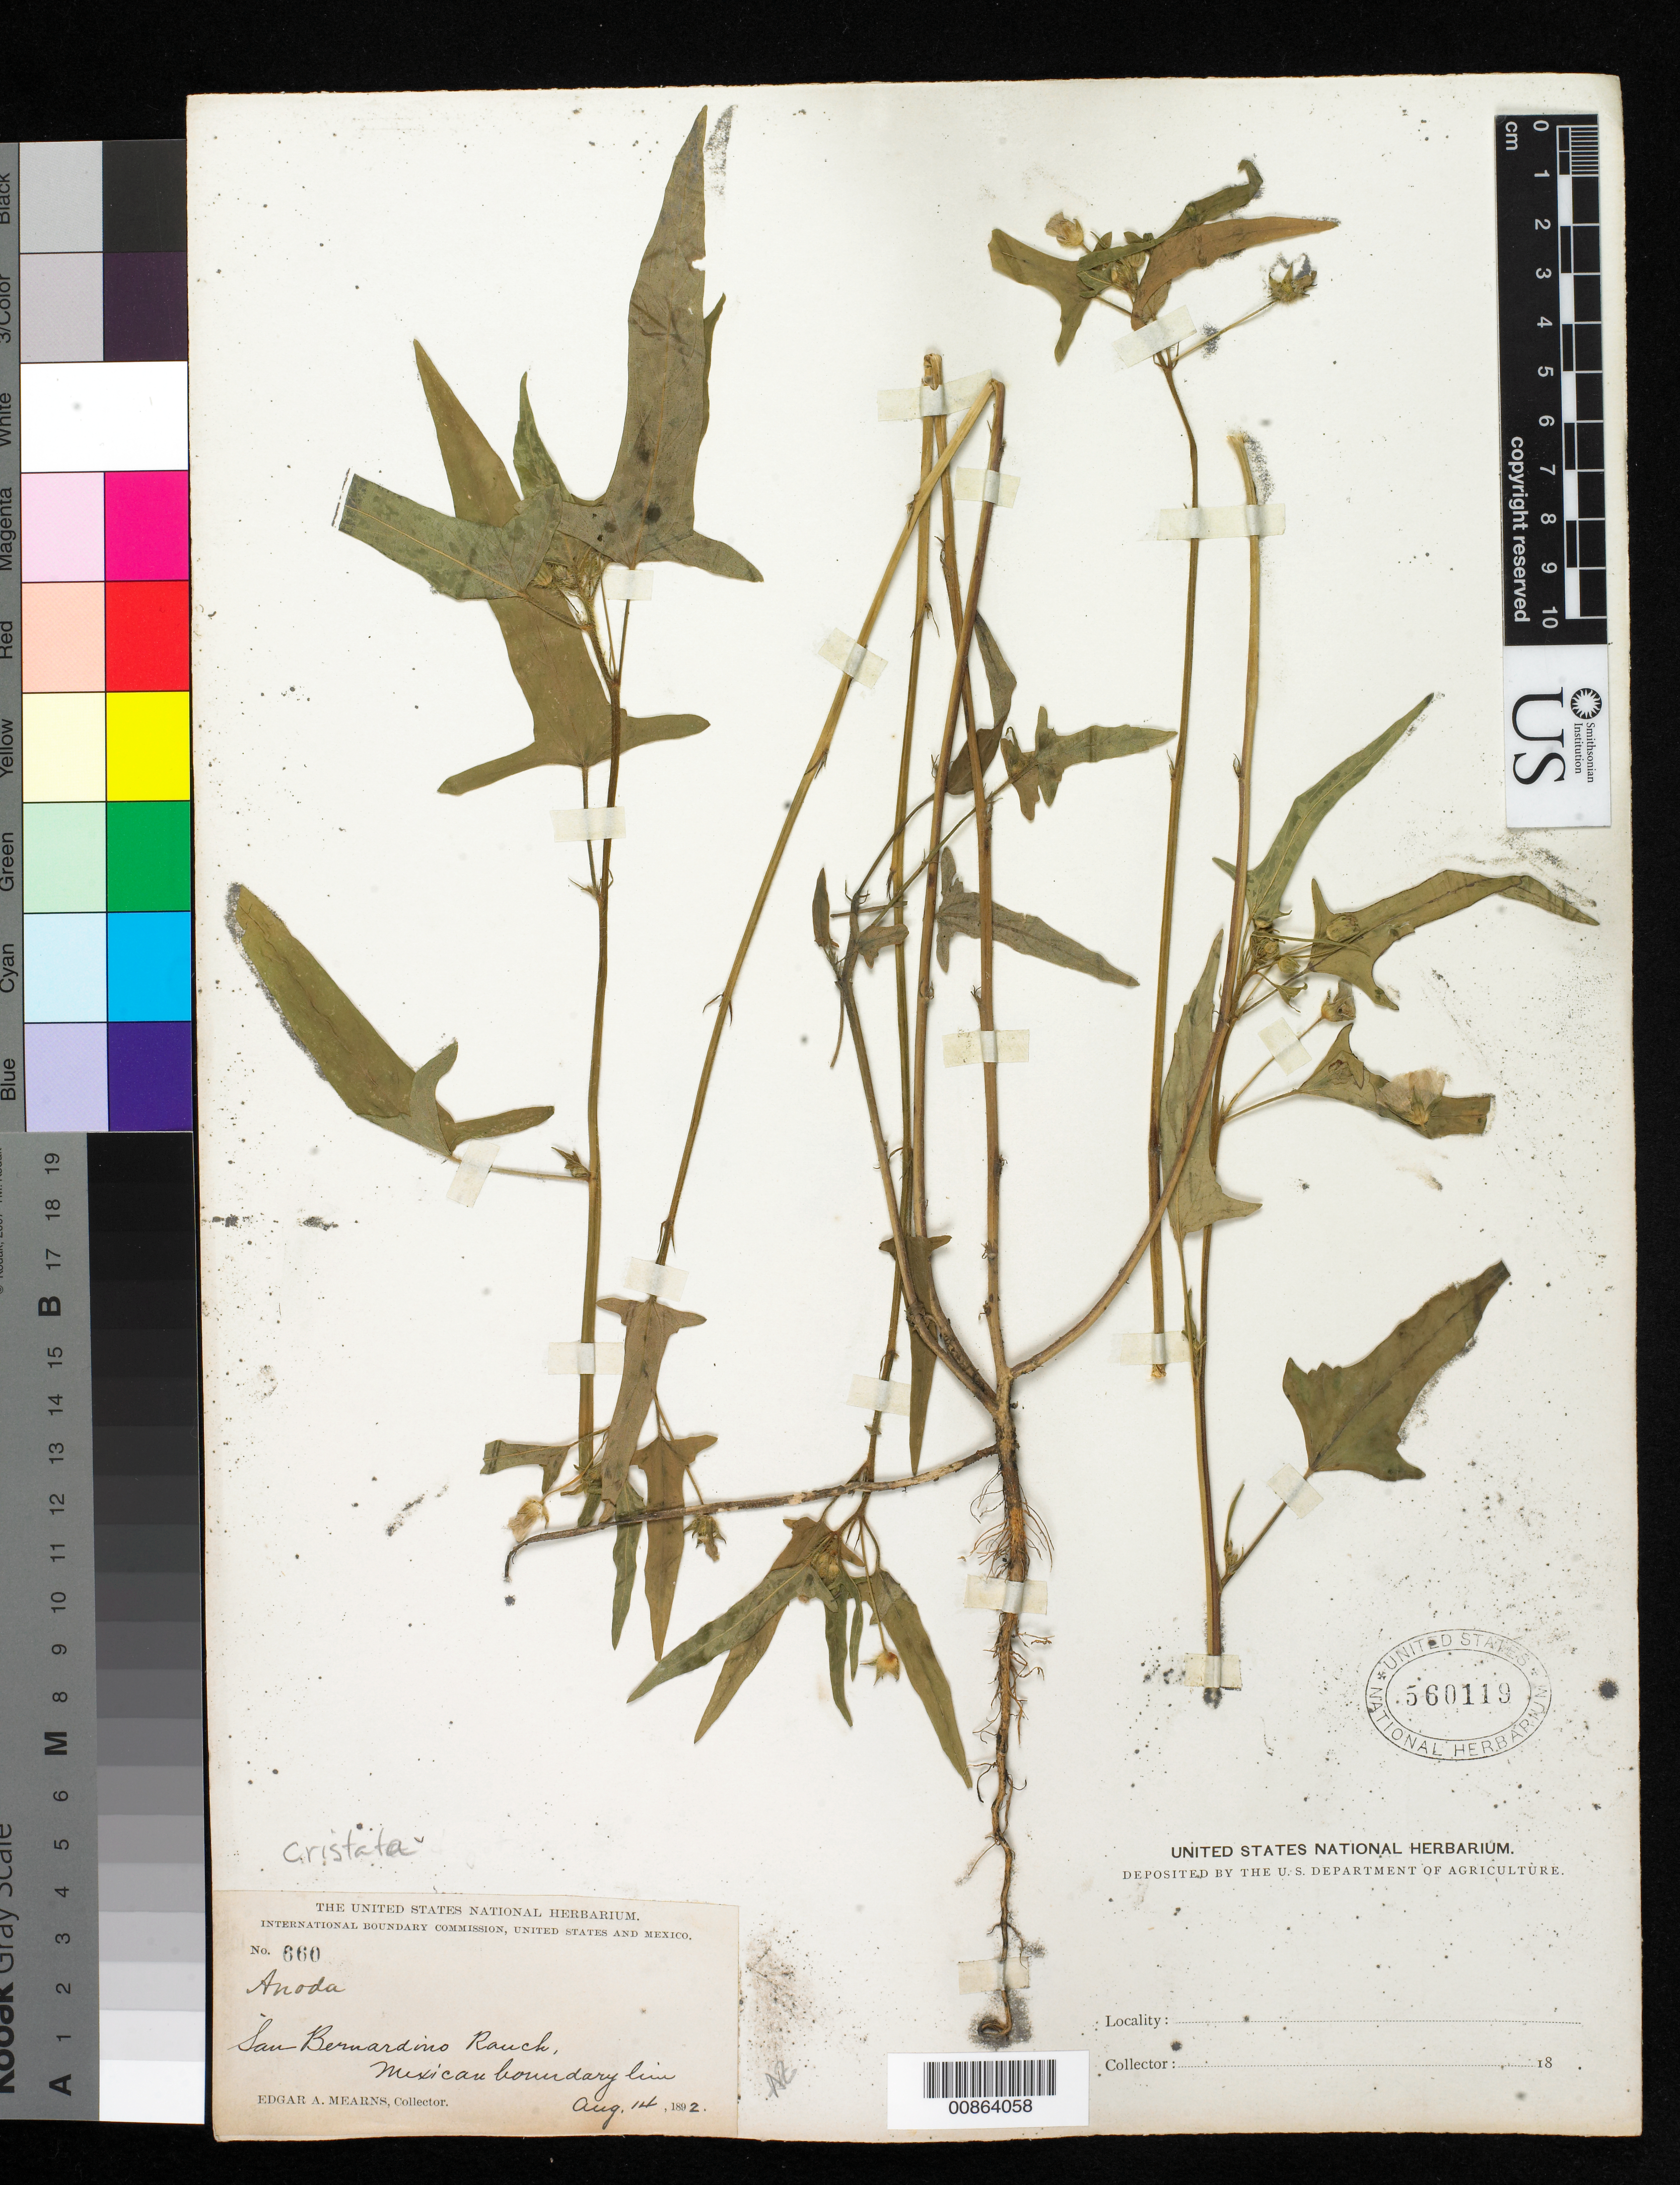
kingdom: Plantae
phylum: Tracheophyta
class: Magnoliopsida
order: Malvales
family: Malvaceae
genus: Anoda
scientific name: Anoda cristata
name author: (L.) Schltdl.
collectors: E. A. Mearns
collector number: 660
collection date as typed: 14 Aug 1892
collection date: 1892-08-14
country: United States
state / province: Arizona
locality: San Bernardino Ranch, Mexican Boundary Line.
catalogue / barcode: US 560119